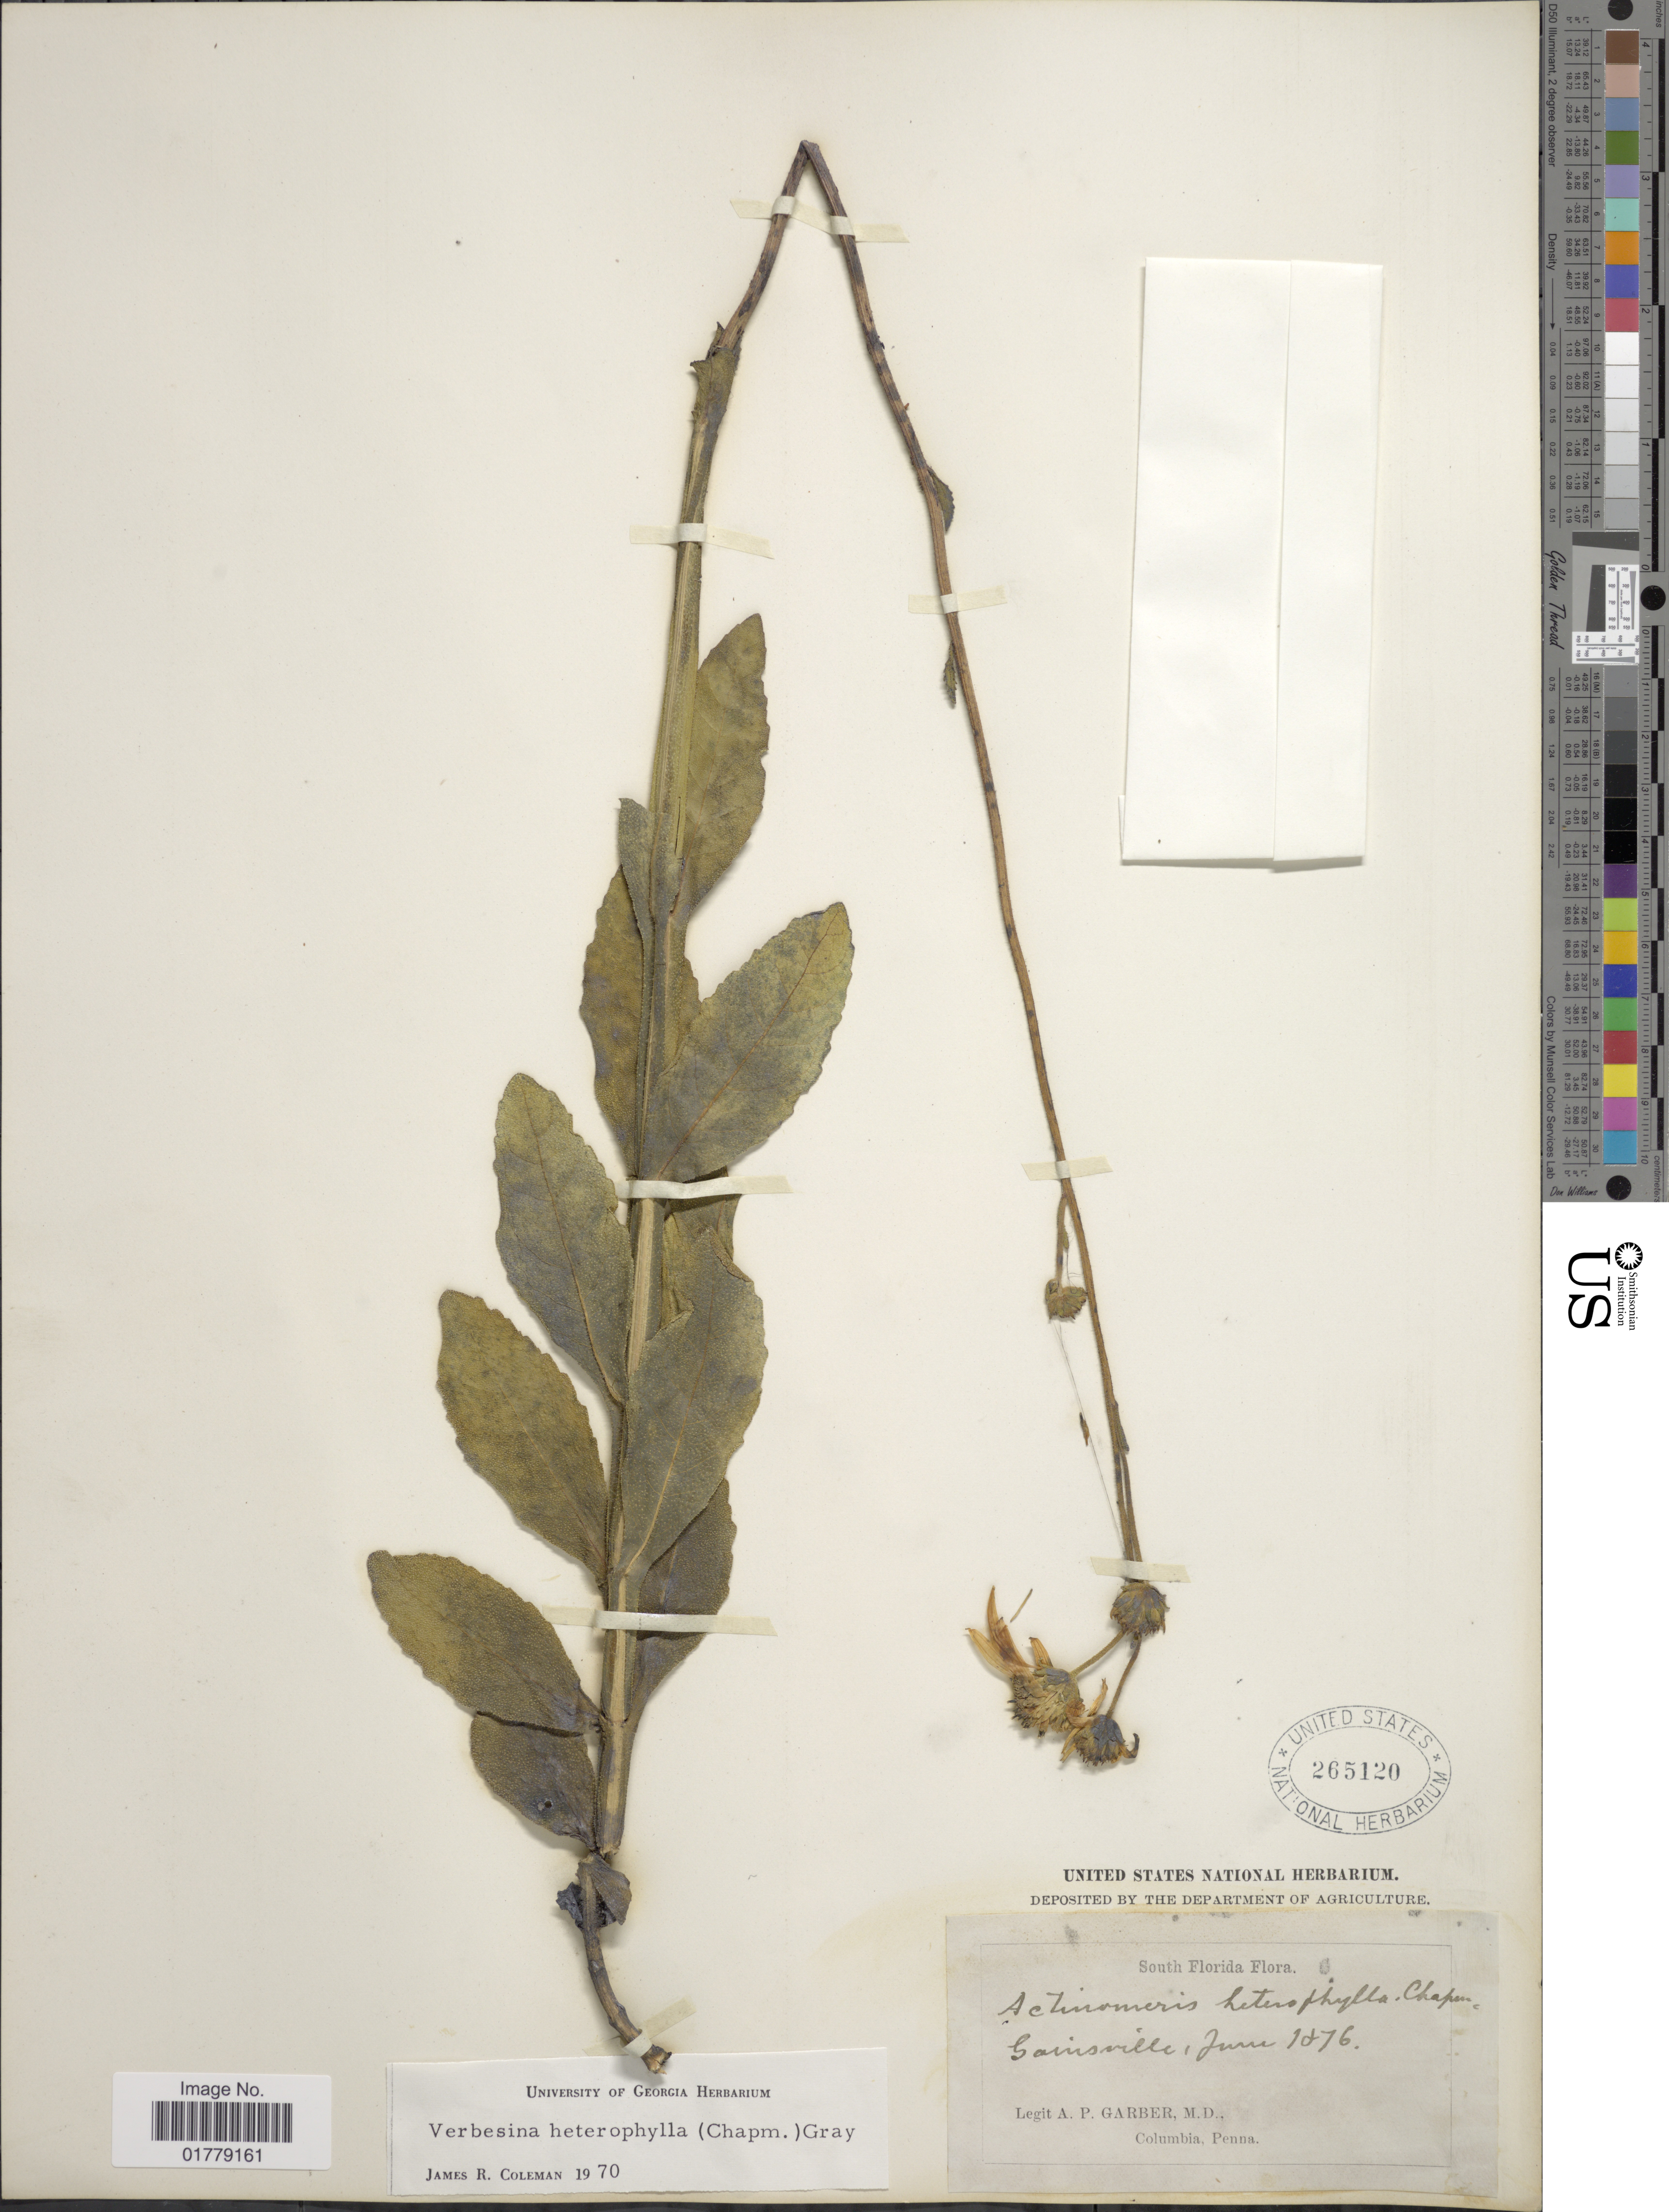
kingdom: Plantae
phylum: Tracheophyta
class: Magnoliopsida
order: Asterales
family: Asteraceae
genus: Verbesina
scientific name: Verbesina heterophylla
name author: A. Gray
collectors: A. P. Garber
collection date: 1876-06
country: United States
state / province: Florida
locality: South Florida. Gainsville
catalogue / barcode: US 265120